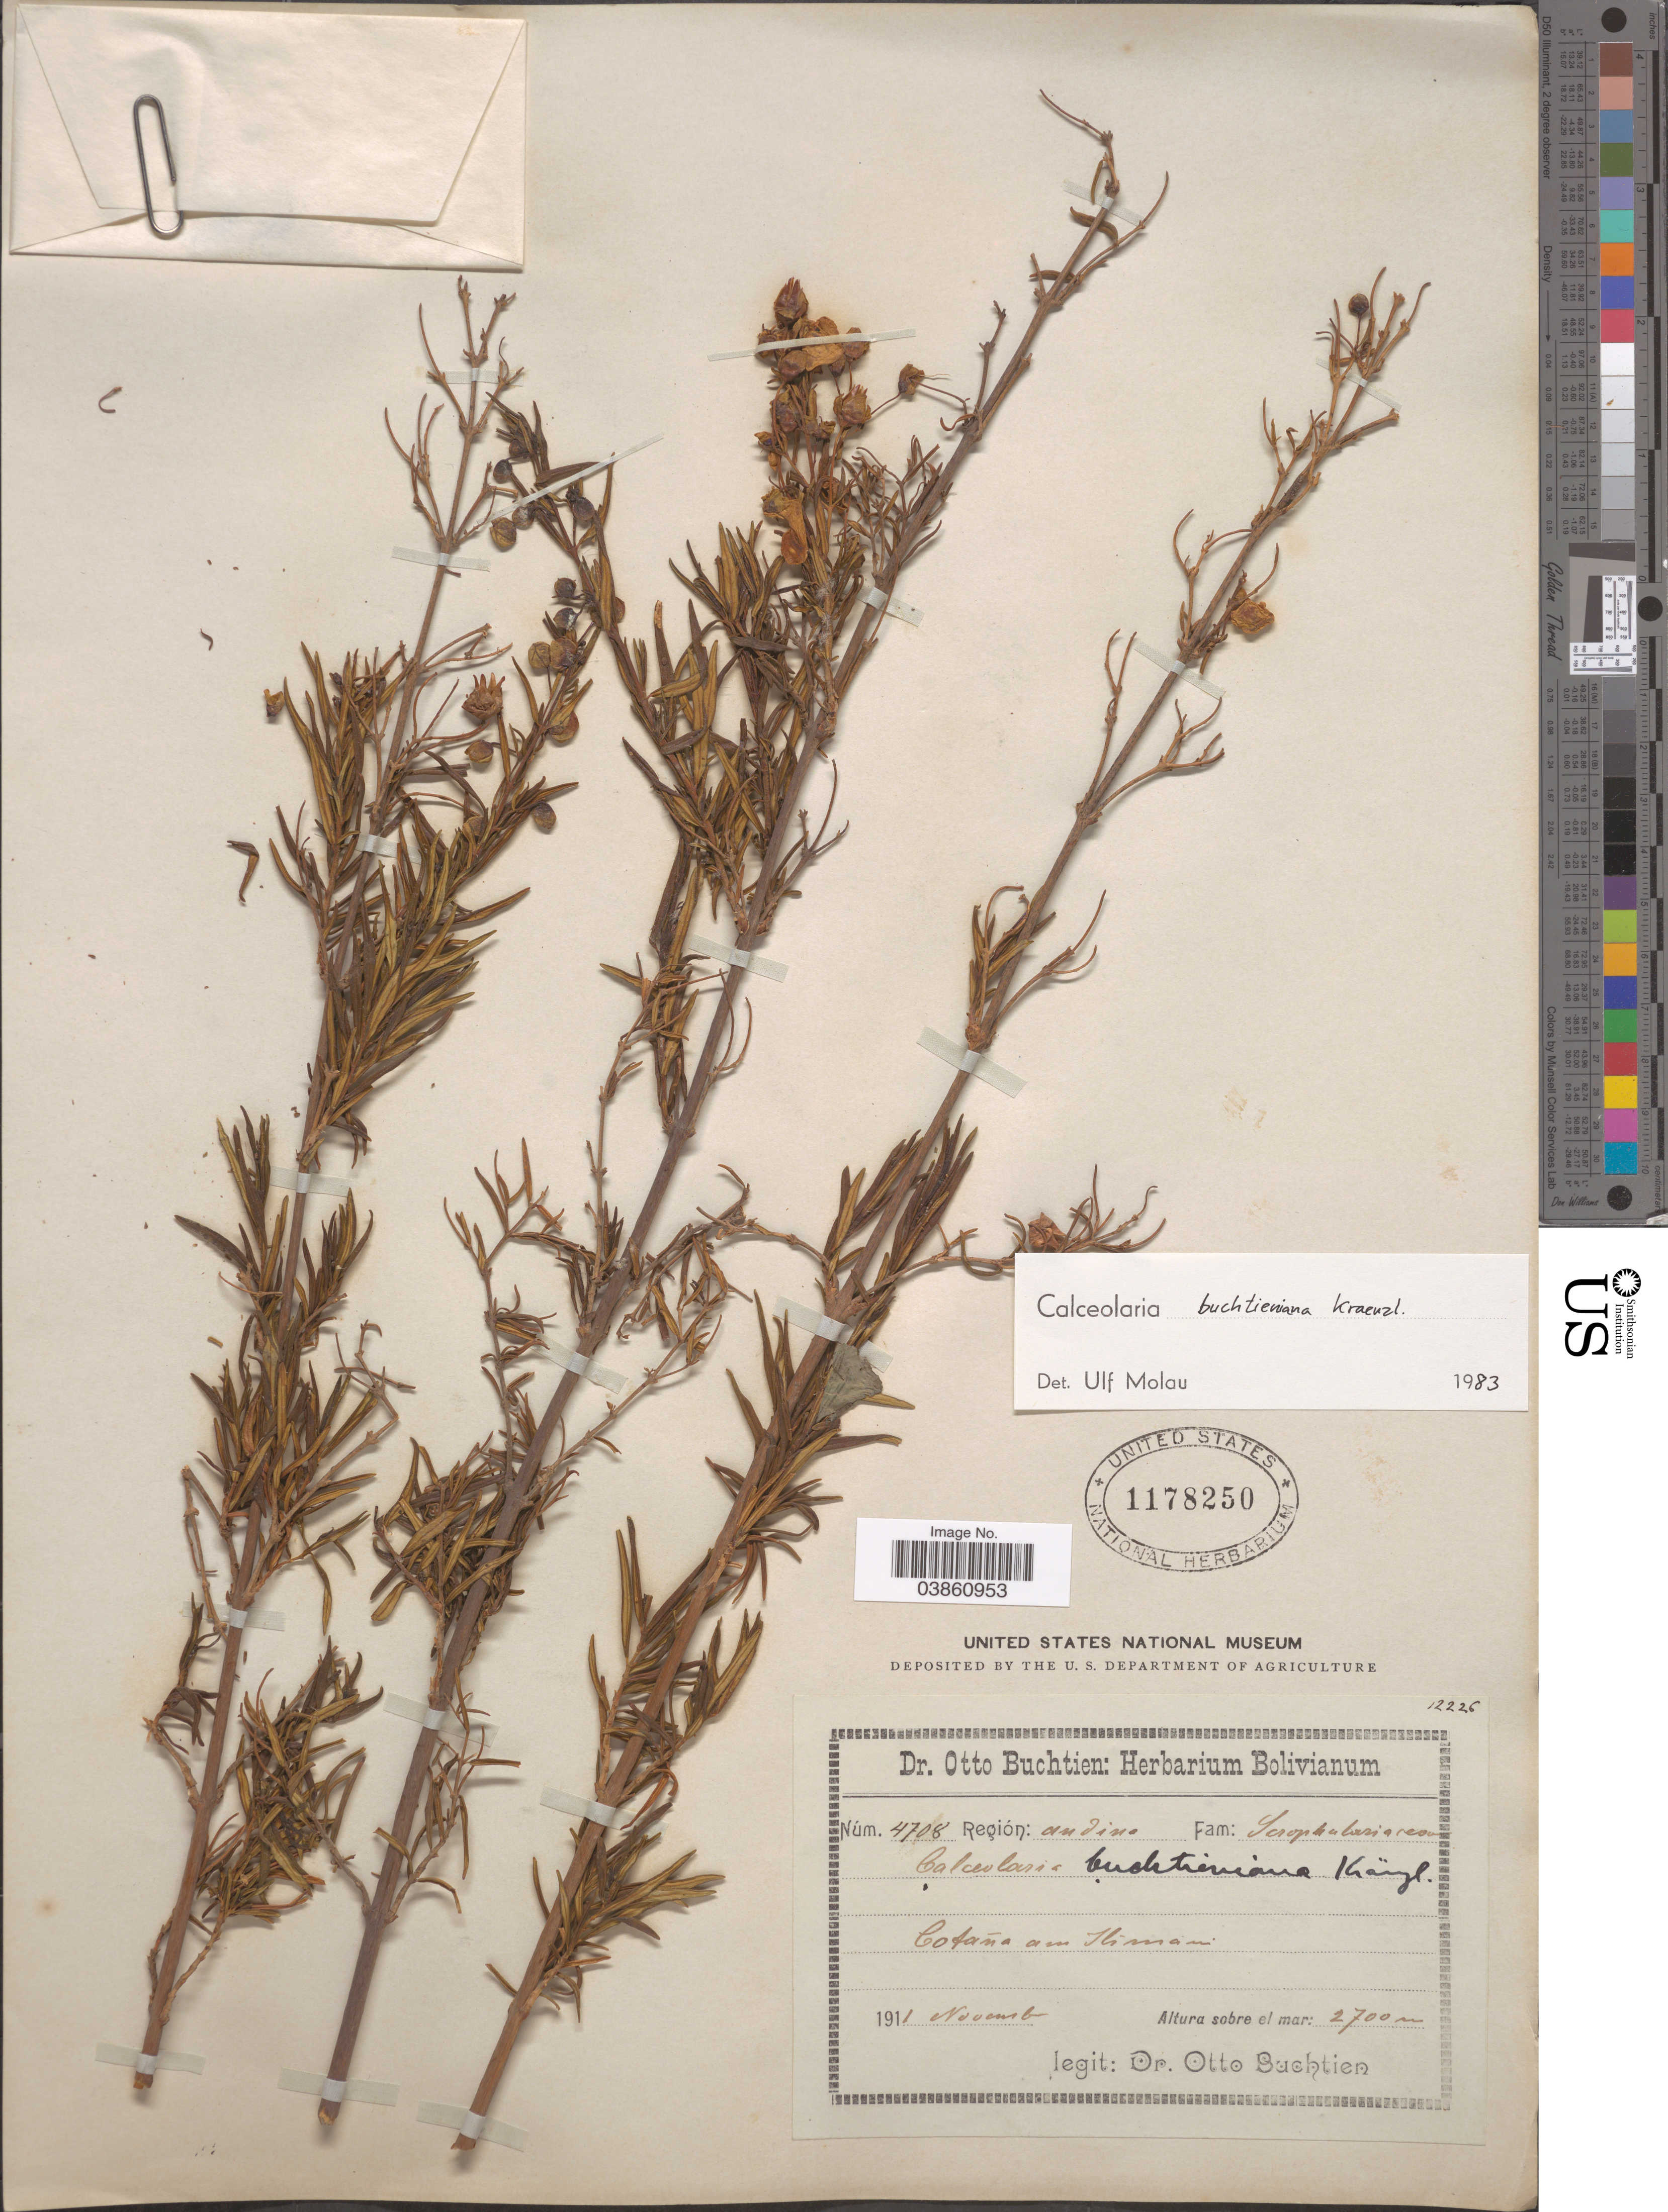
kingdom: Plantae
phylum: Tracheophyta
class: Magnoliopsida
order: Lamiales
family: Calceolariaceae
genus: Calceolaria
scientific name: Calceolaria buchtieniana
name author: Kraenzl.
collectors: O. Buchtien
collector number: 4708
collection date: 1911-11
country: Bolivia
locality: Región andina. Cotaña am Ilimani.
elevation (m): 2700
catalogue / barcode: US 1178250